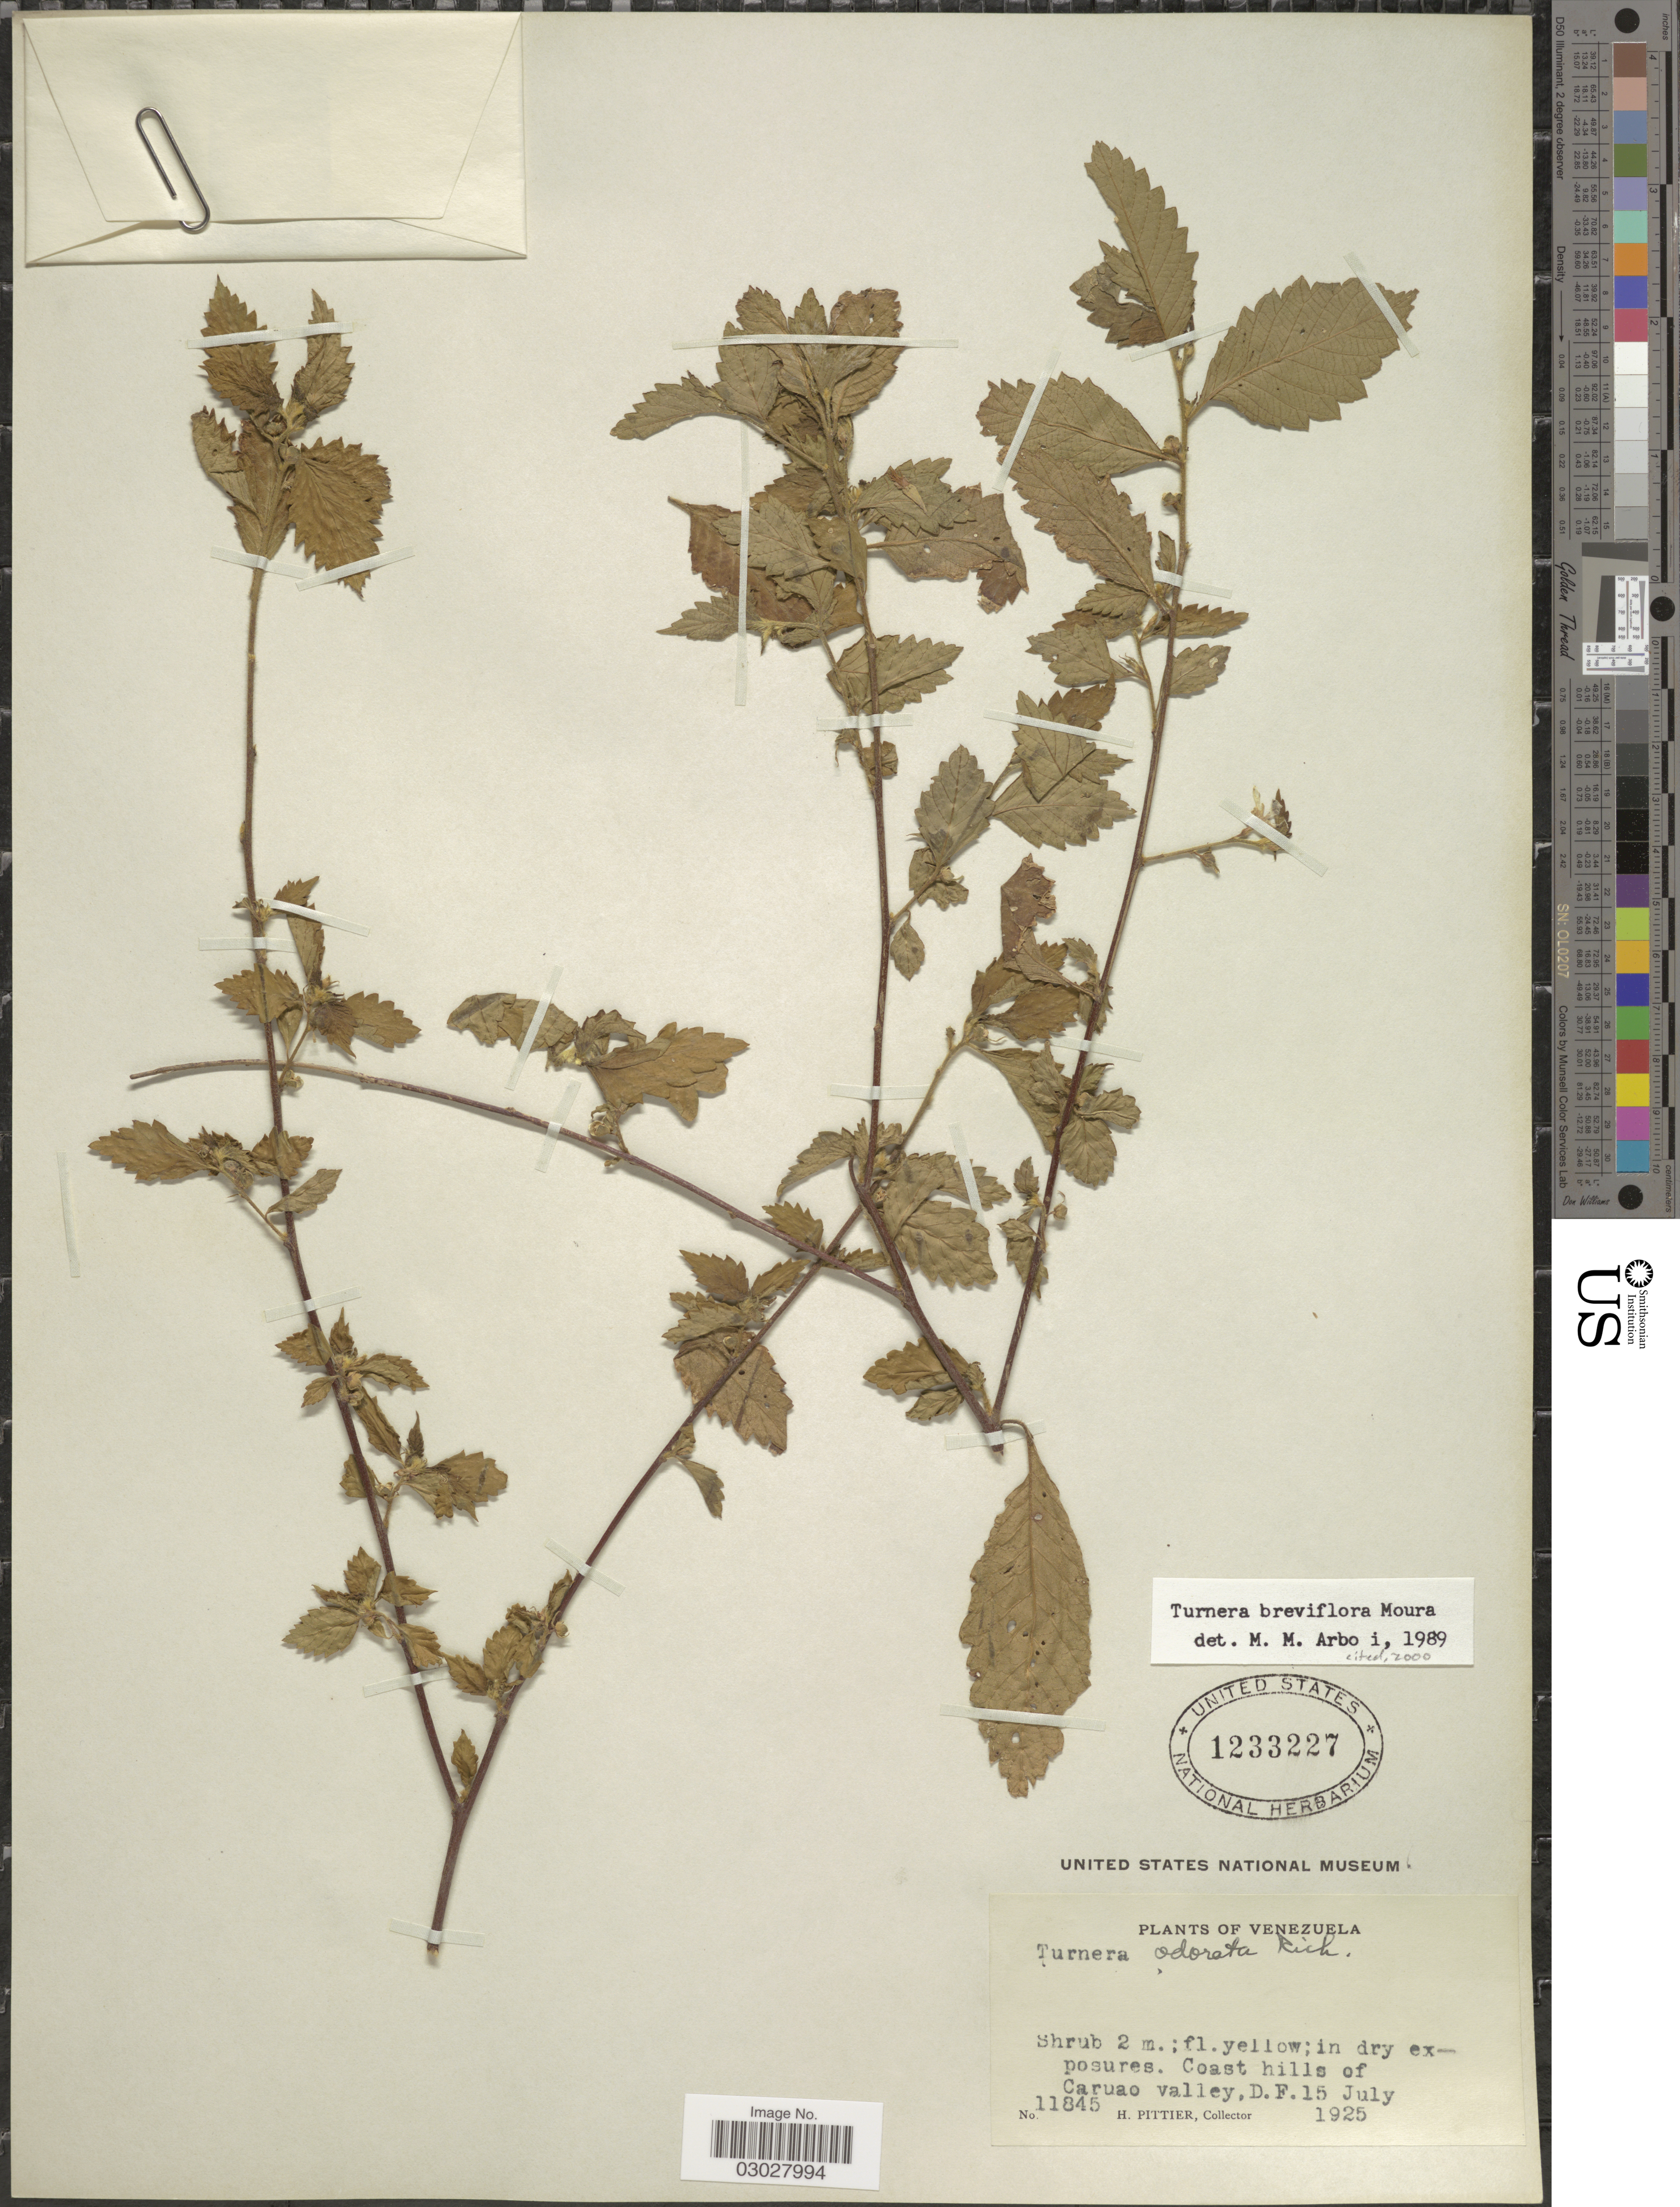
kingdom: Plantae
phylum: Tracheophyta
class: Magnoliopsida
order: Malpighiales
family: Turneraceae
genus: Turnera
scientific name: Turnera breviflora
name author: Moura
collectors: H. F. Pittier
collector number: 11845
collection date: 1925-07-15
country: Venezuela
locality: Coast hills of Caruao valley, D.F.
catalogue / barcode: US 1233227